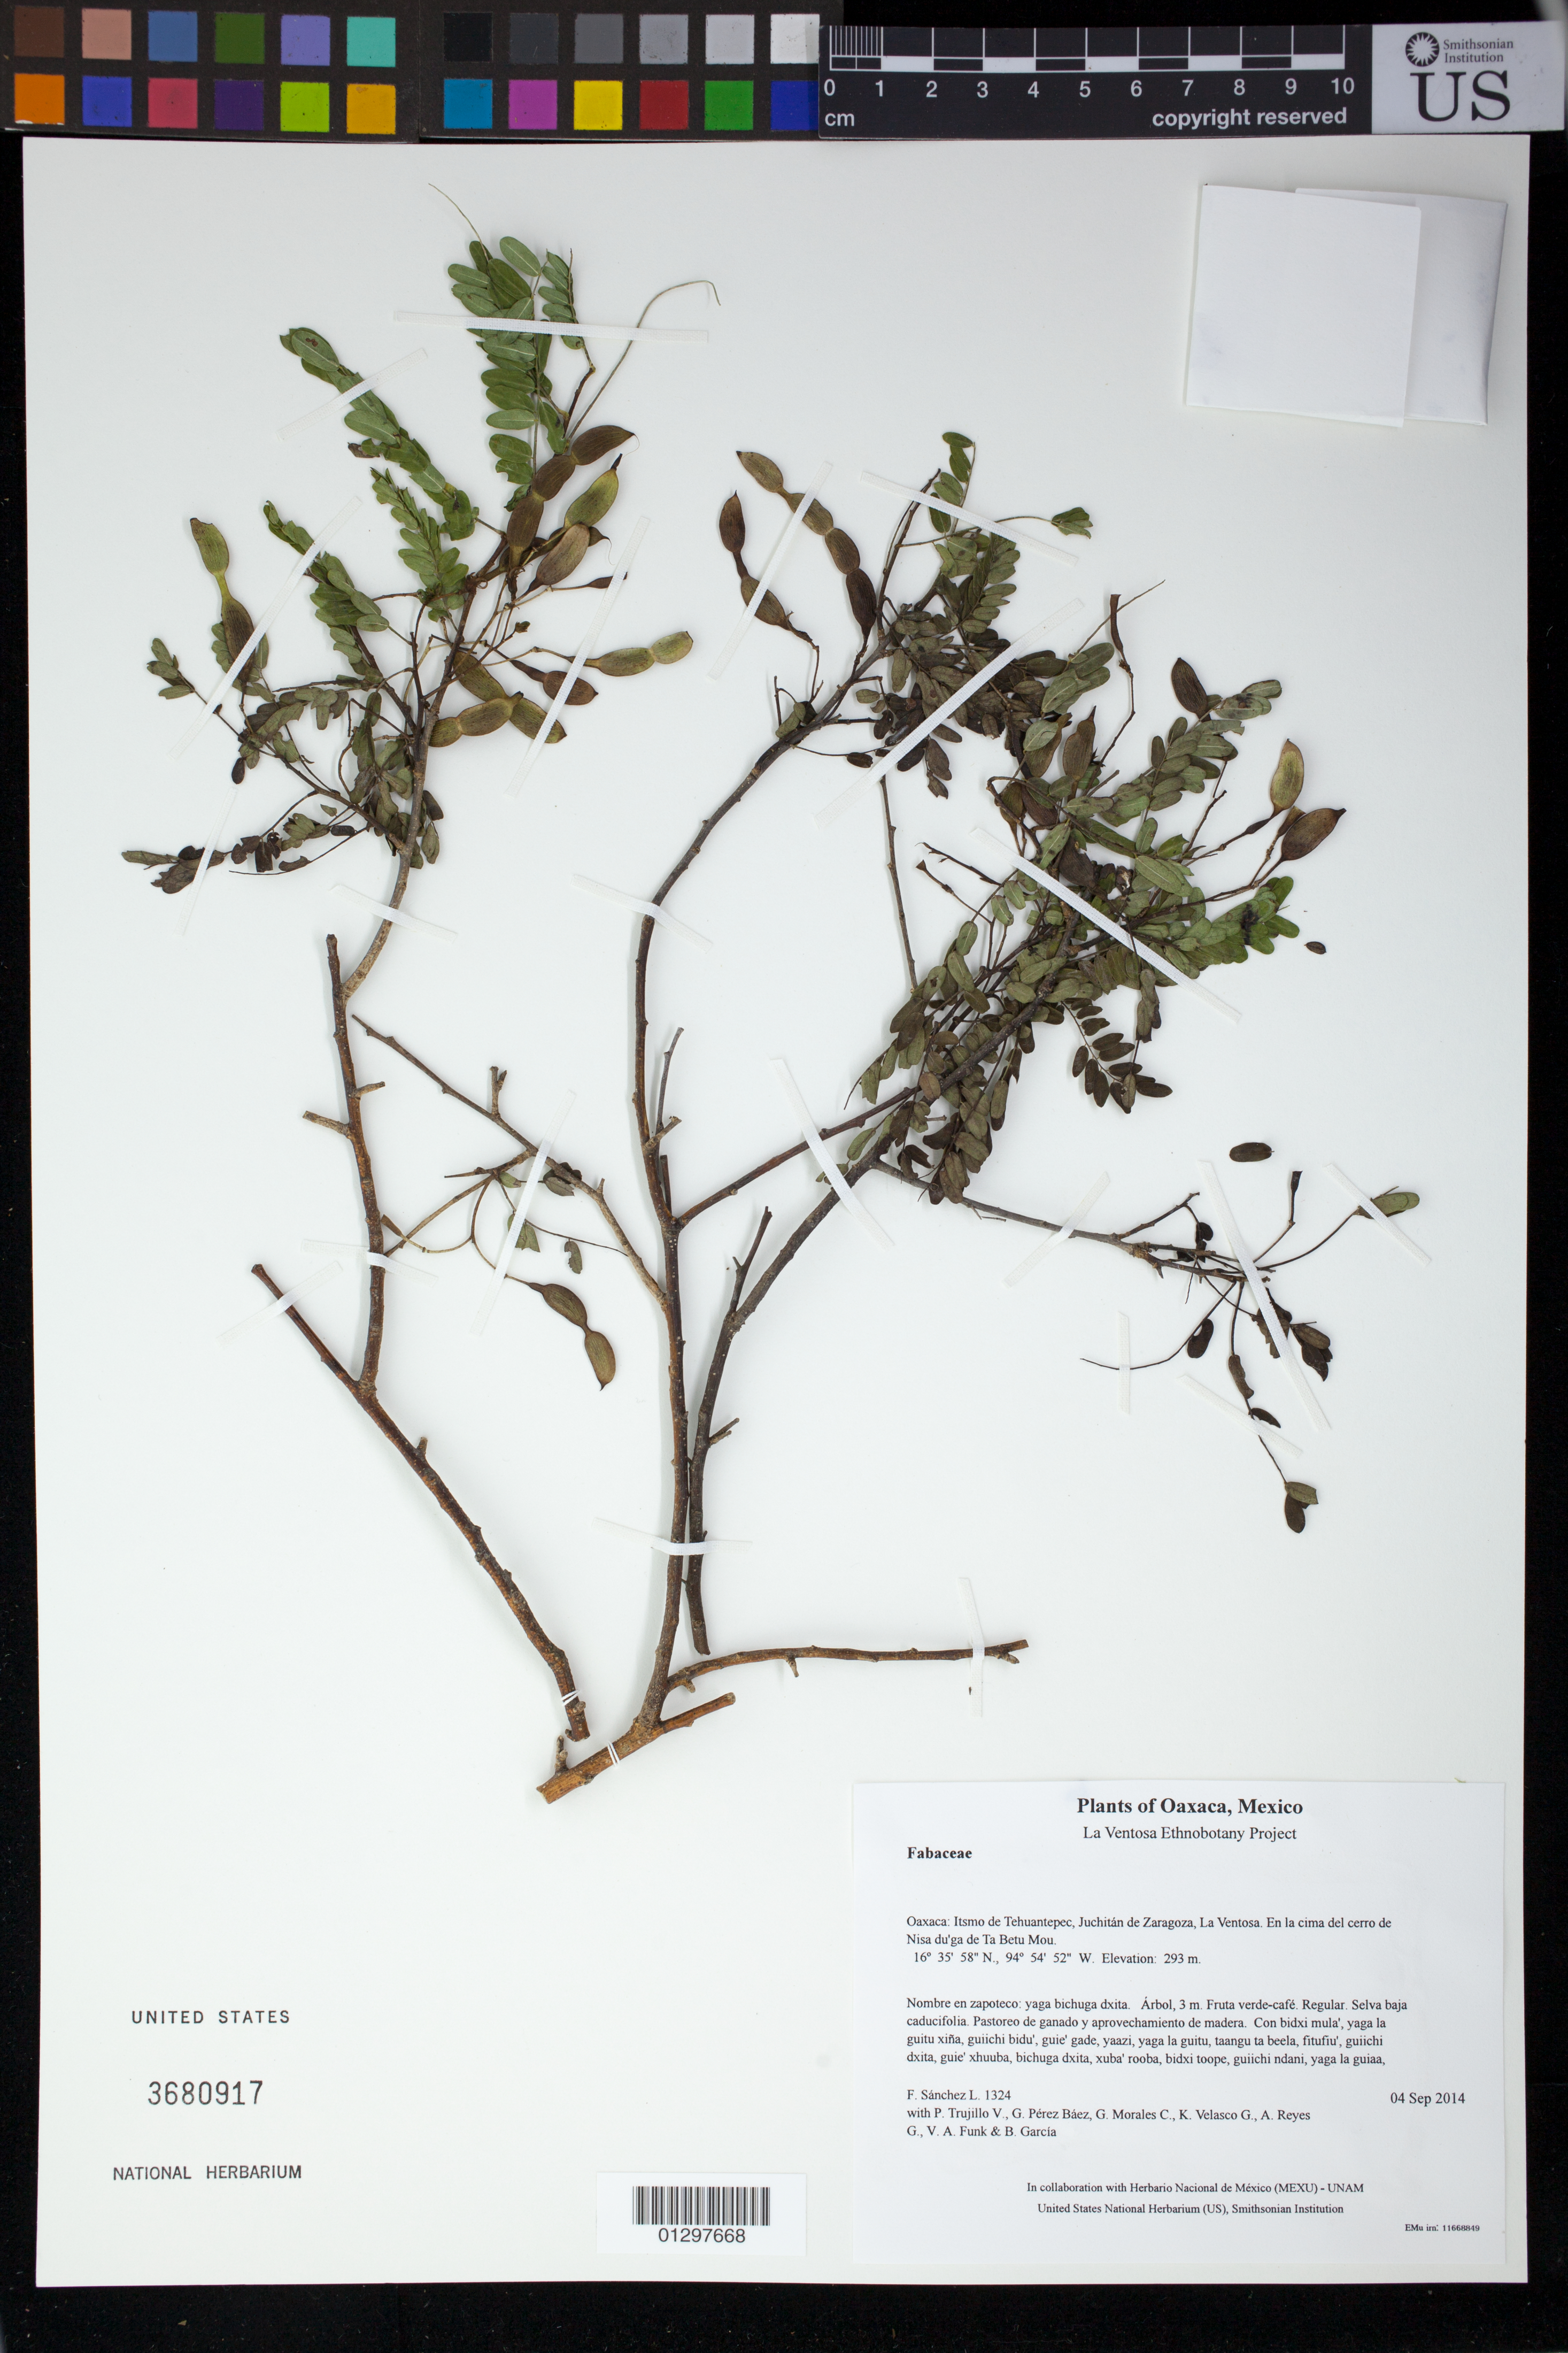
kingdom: Plantae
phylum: Tracheophyta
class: Magnoliopsida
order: Fabales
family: Fabaceae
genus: Diphysa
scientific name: Diphysa ormocarpoides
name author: (Rudd) M. Sousa & R. Antonio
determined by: Velasco G., Kenia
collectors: F. Sánchez L., P. Trujillo V., G. Pérez Báez, G. Morales C., K. Velasco G., A. Reyes G., V. Funk & B. García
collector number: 1324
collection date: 2014-09-04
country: Mexico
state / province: Oaxaca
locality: Itsmo de Tehuantepec, Juchitán de Zaragoza, La Ventosa. En la cima del cerro de Nisa du'ga de Ta Betu Mou.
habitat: Selva baja caducifolia. Pastoreo de ganado y aprovechamiento de madera.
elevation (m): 293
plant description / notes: JEBOT, MEXU, SERO, US; Yaga. 3 m. Cuaananaxhi naga'-namuu. Nuu.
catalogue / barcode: US 3680917